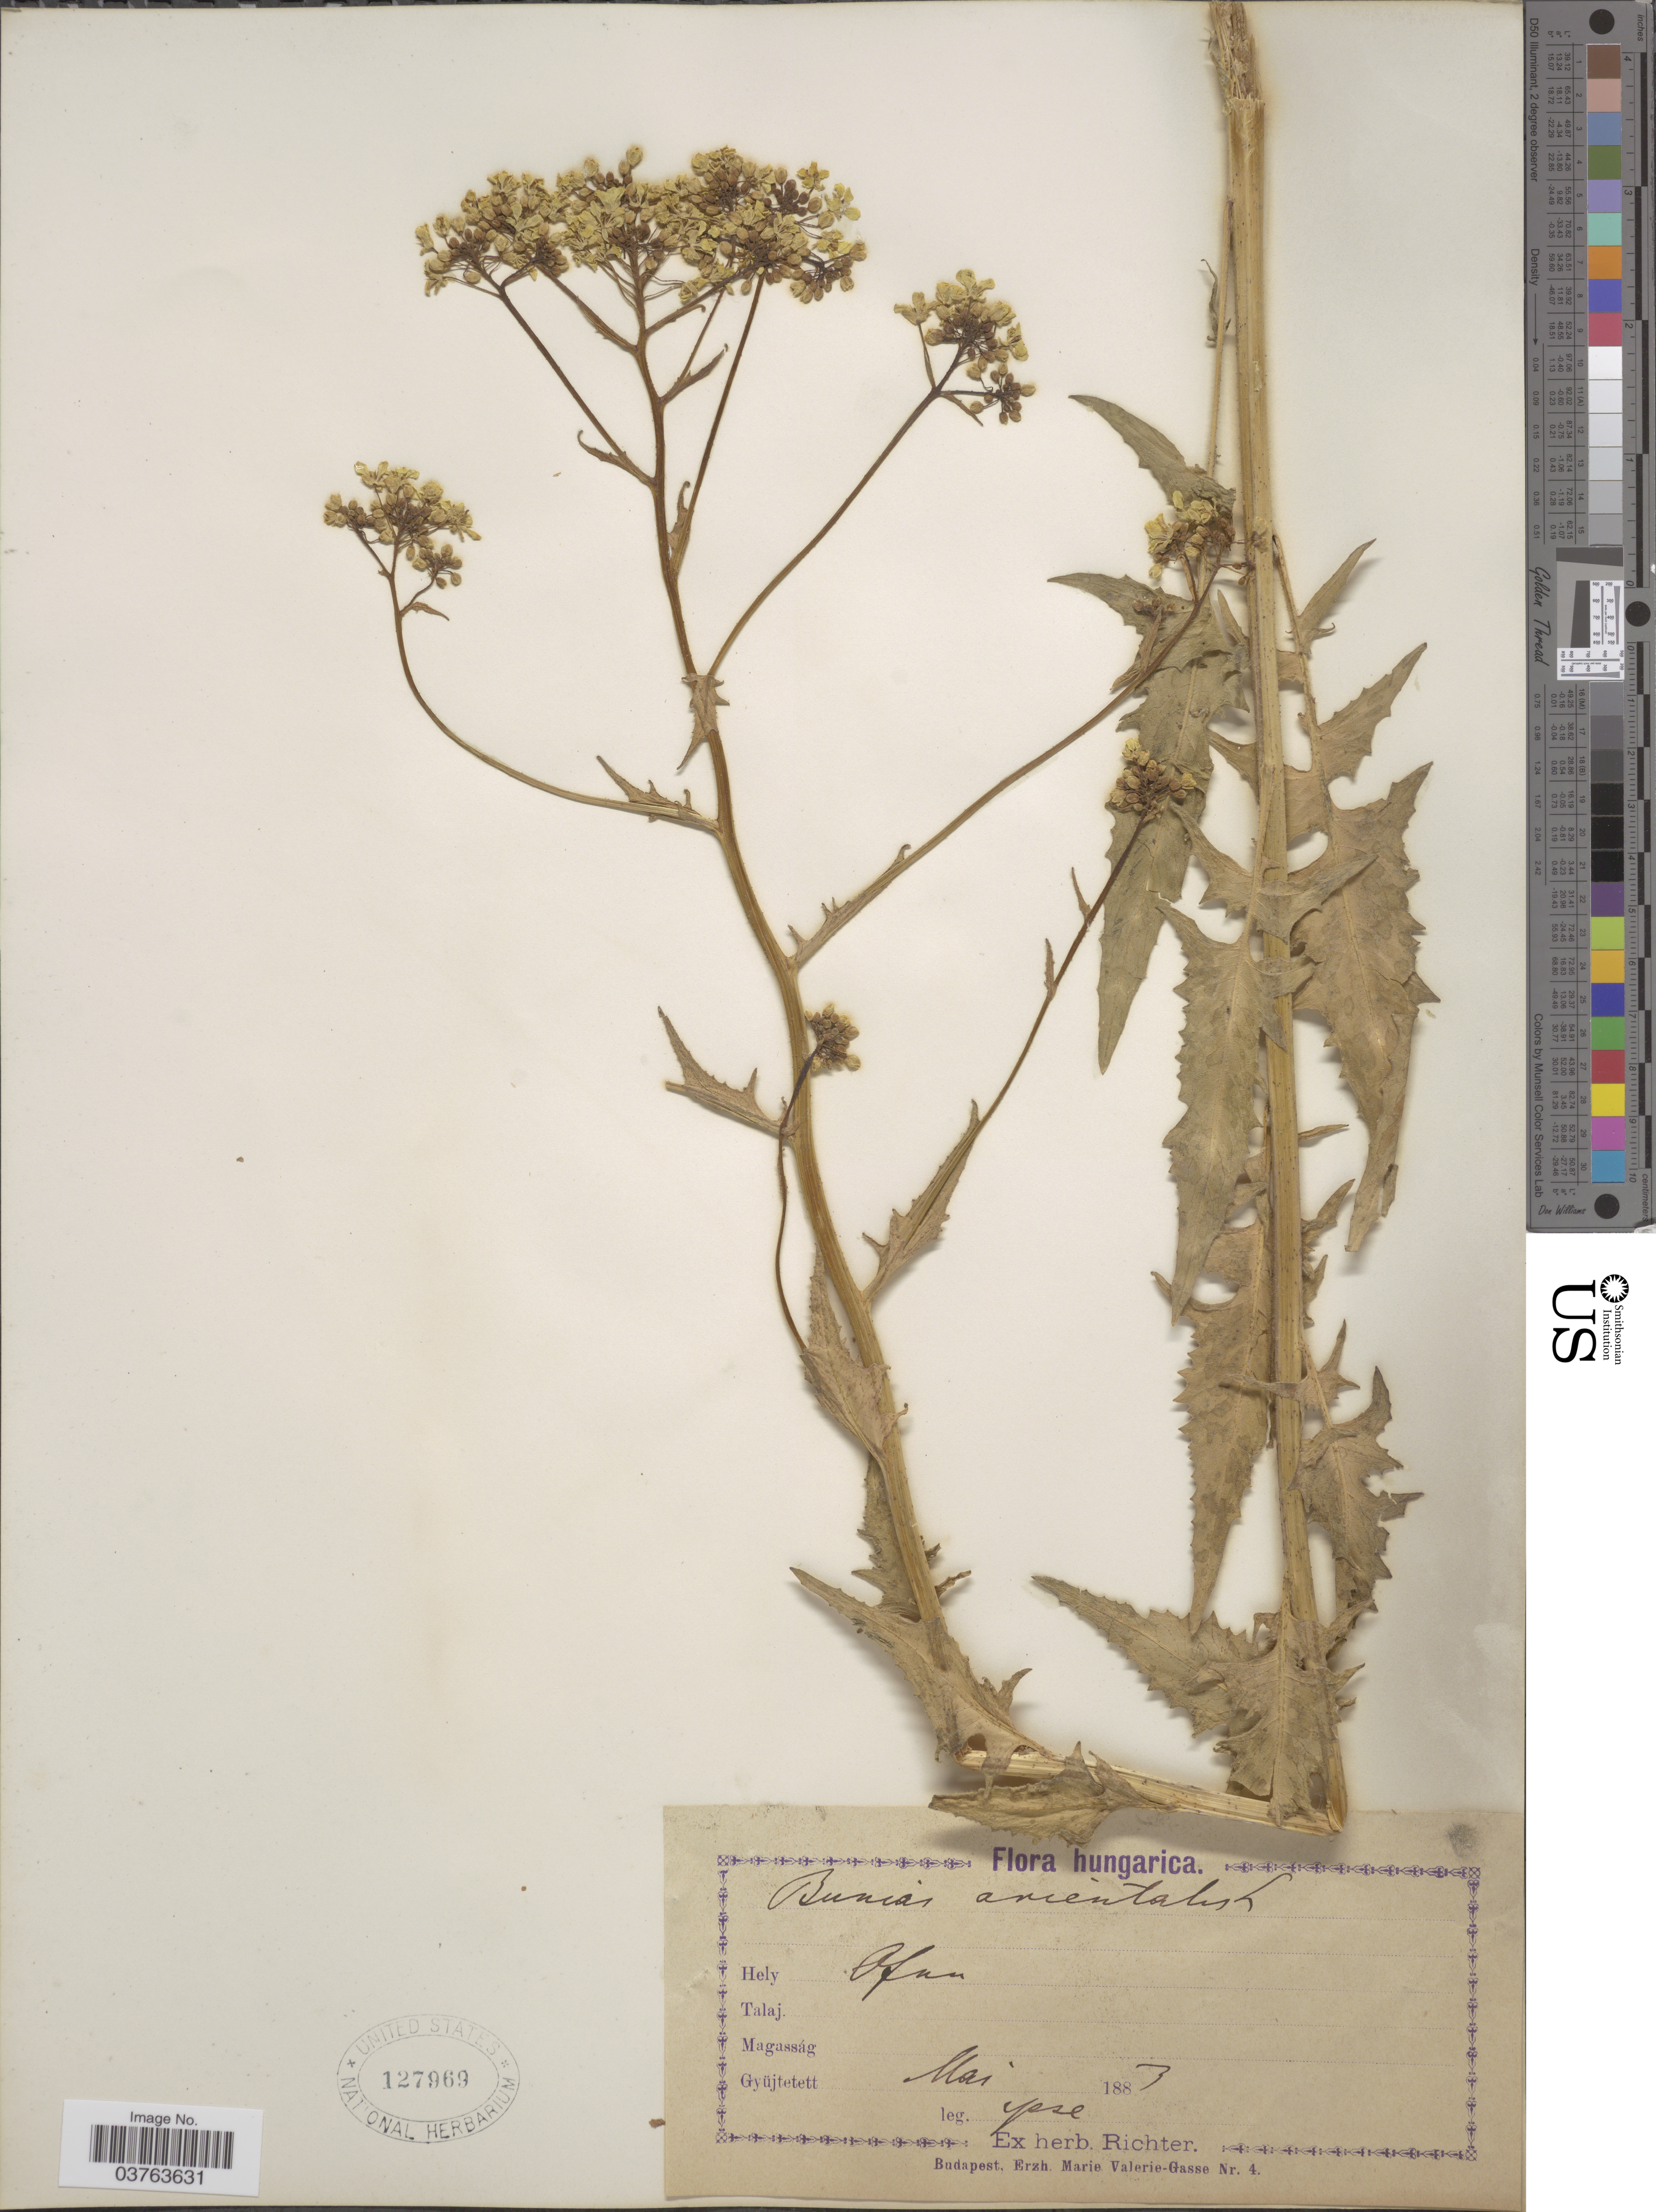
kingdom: Plantae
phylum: Tracheophyta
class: Magnoliopsida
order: Brassicales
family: Brassicaceae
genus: Bunias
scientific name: Bunias orientalis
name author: L.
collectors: -- Richter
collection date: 1883-05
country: Hungary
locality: Hungarica. Ofun.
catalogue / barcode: US 127969